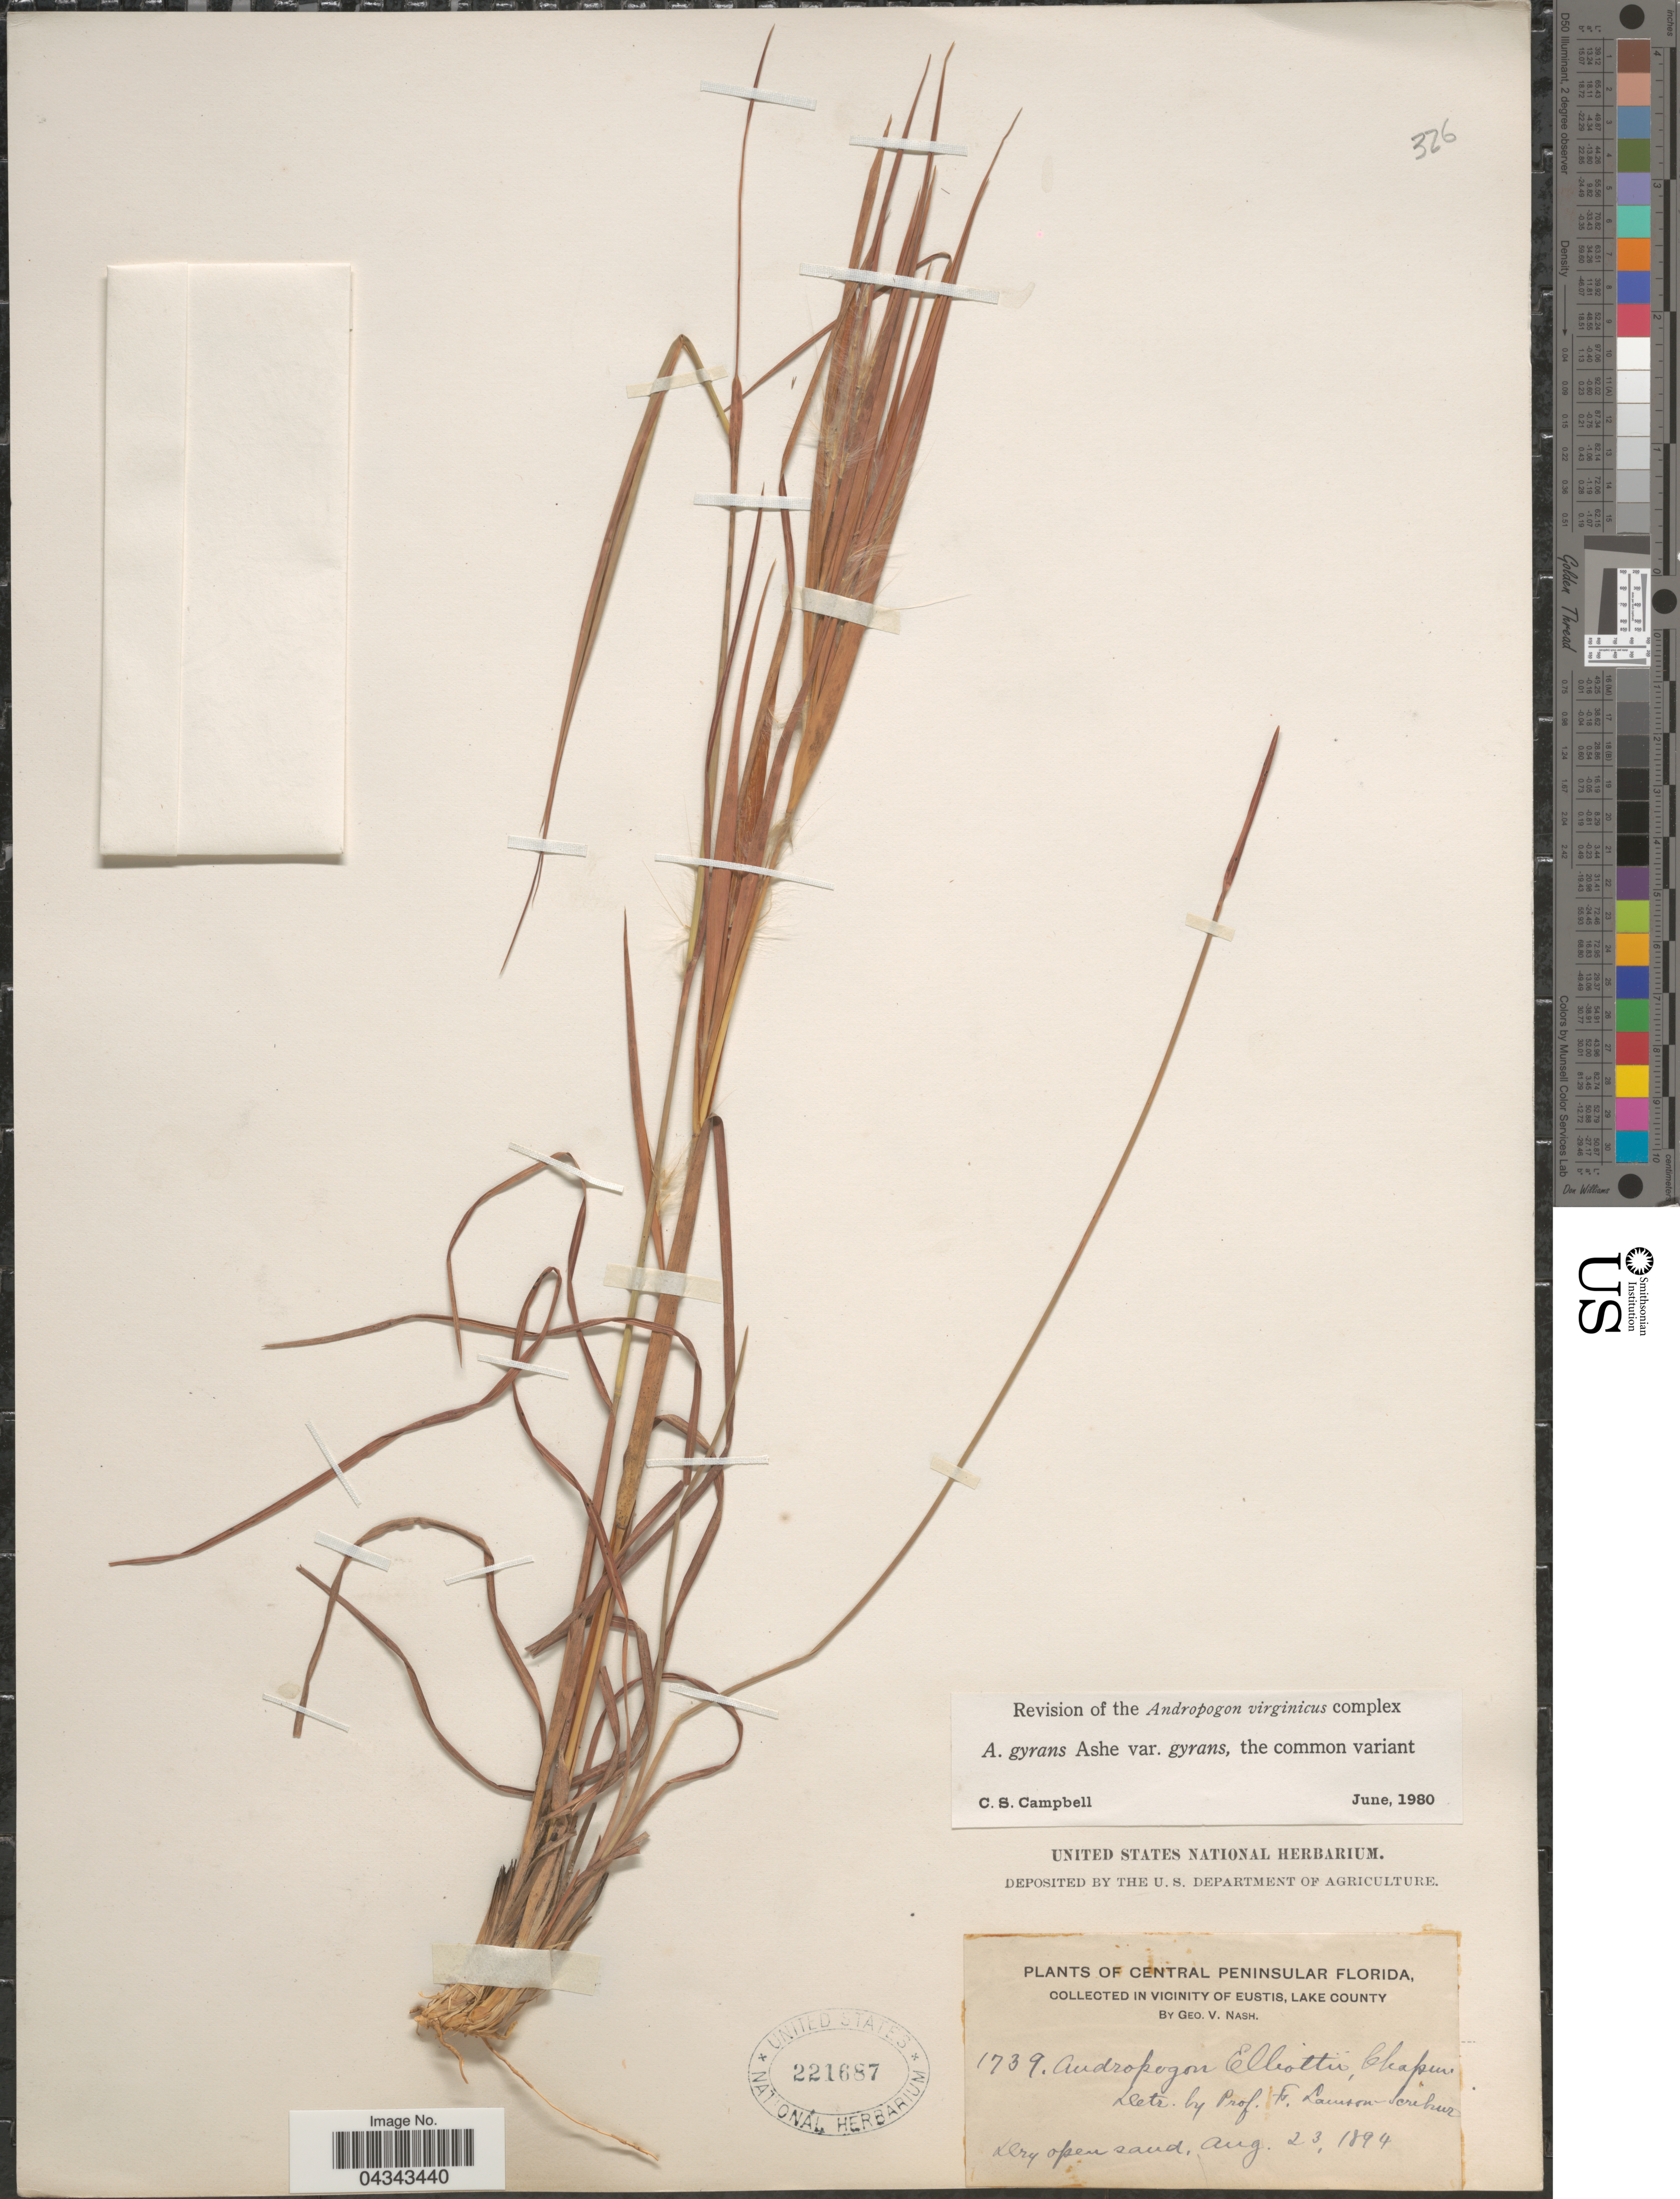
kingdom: Plantae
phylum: Tracheophyta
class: Liliopsida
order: Poales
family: Poaceae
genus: Andropogon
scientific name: Andropogon gyrans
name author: Ashe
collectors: G. V. Nash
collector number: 1739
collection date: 1894-08-23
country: United States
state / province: Florida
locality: Central Peninsular Florida. In Vicinity of Eustis, Lake County. Dry open sand.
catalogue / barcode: US 221687